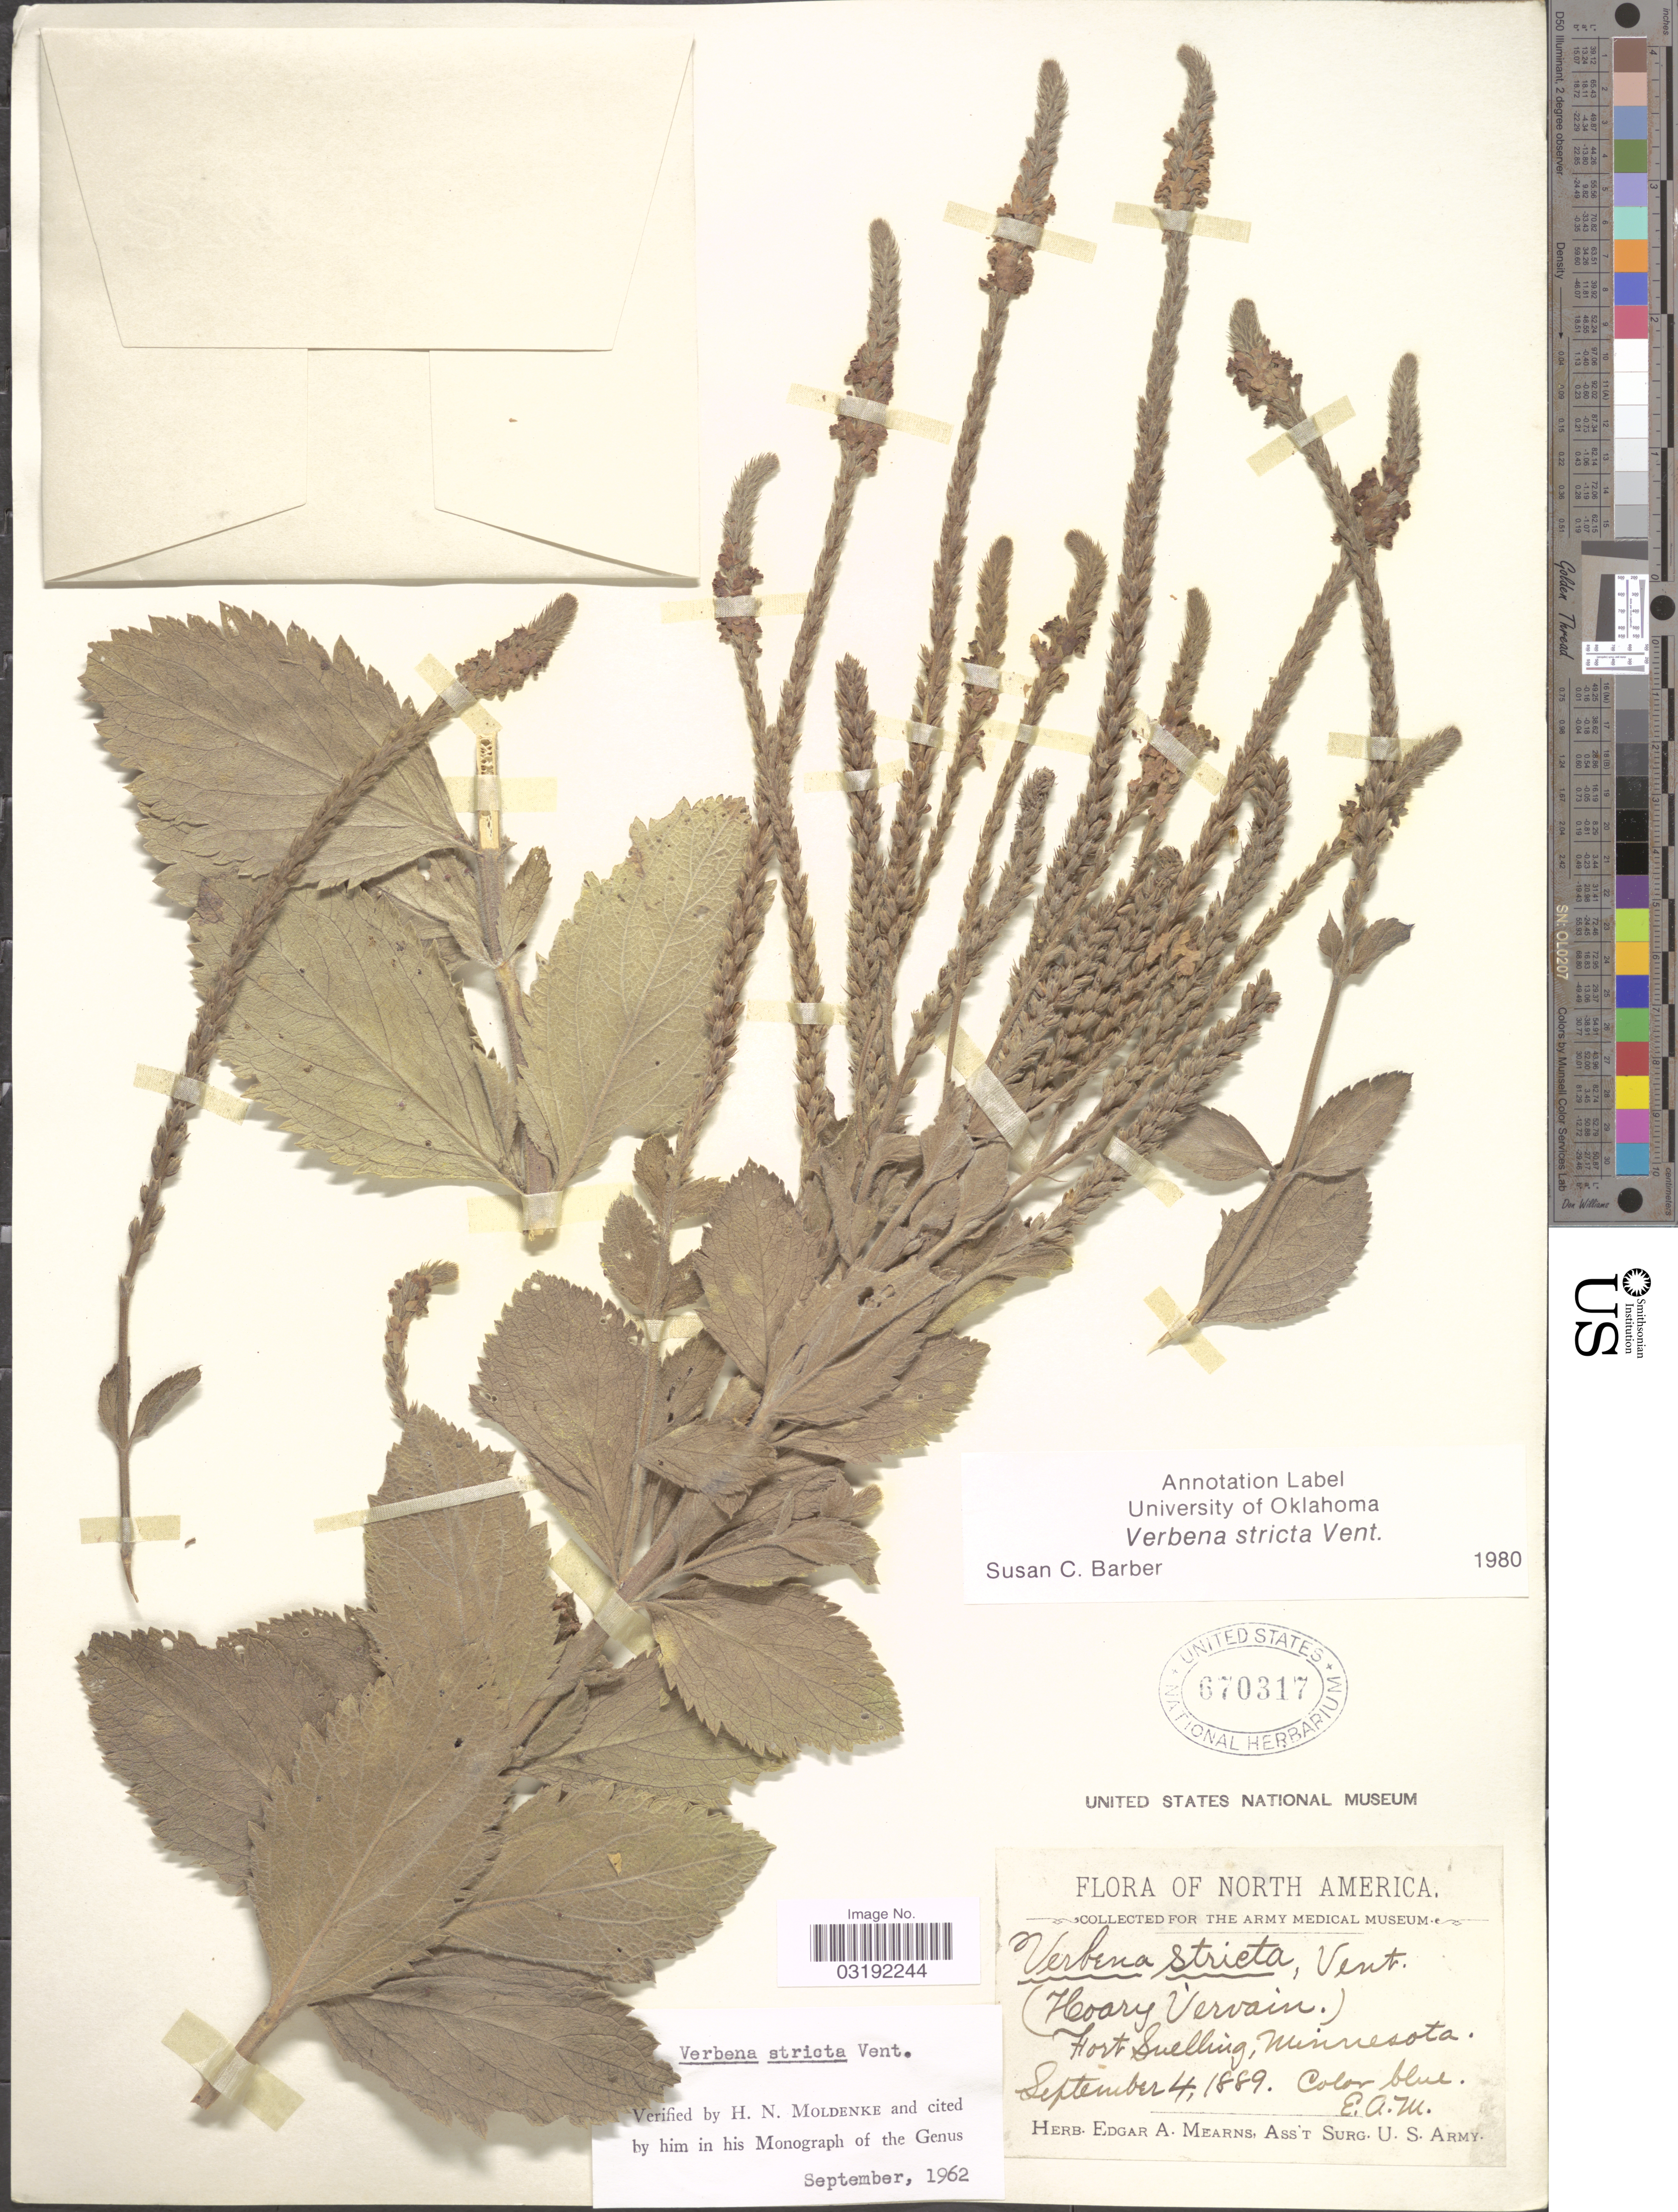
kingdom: Plantae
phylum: Tracheophyta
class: Magnoliopsida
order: Lamiales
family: Verbenaceae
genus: Verbena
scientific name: Verbena stricta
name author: Vent.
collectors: E. A. Mearns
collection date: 1889-09-04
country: United States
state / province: Minnesota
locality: Fort Snelling.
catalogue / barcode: US 670317